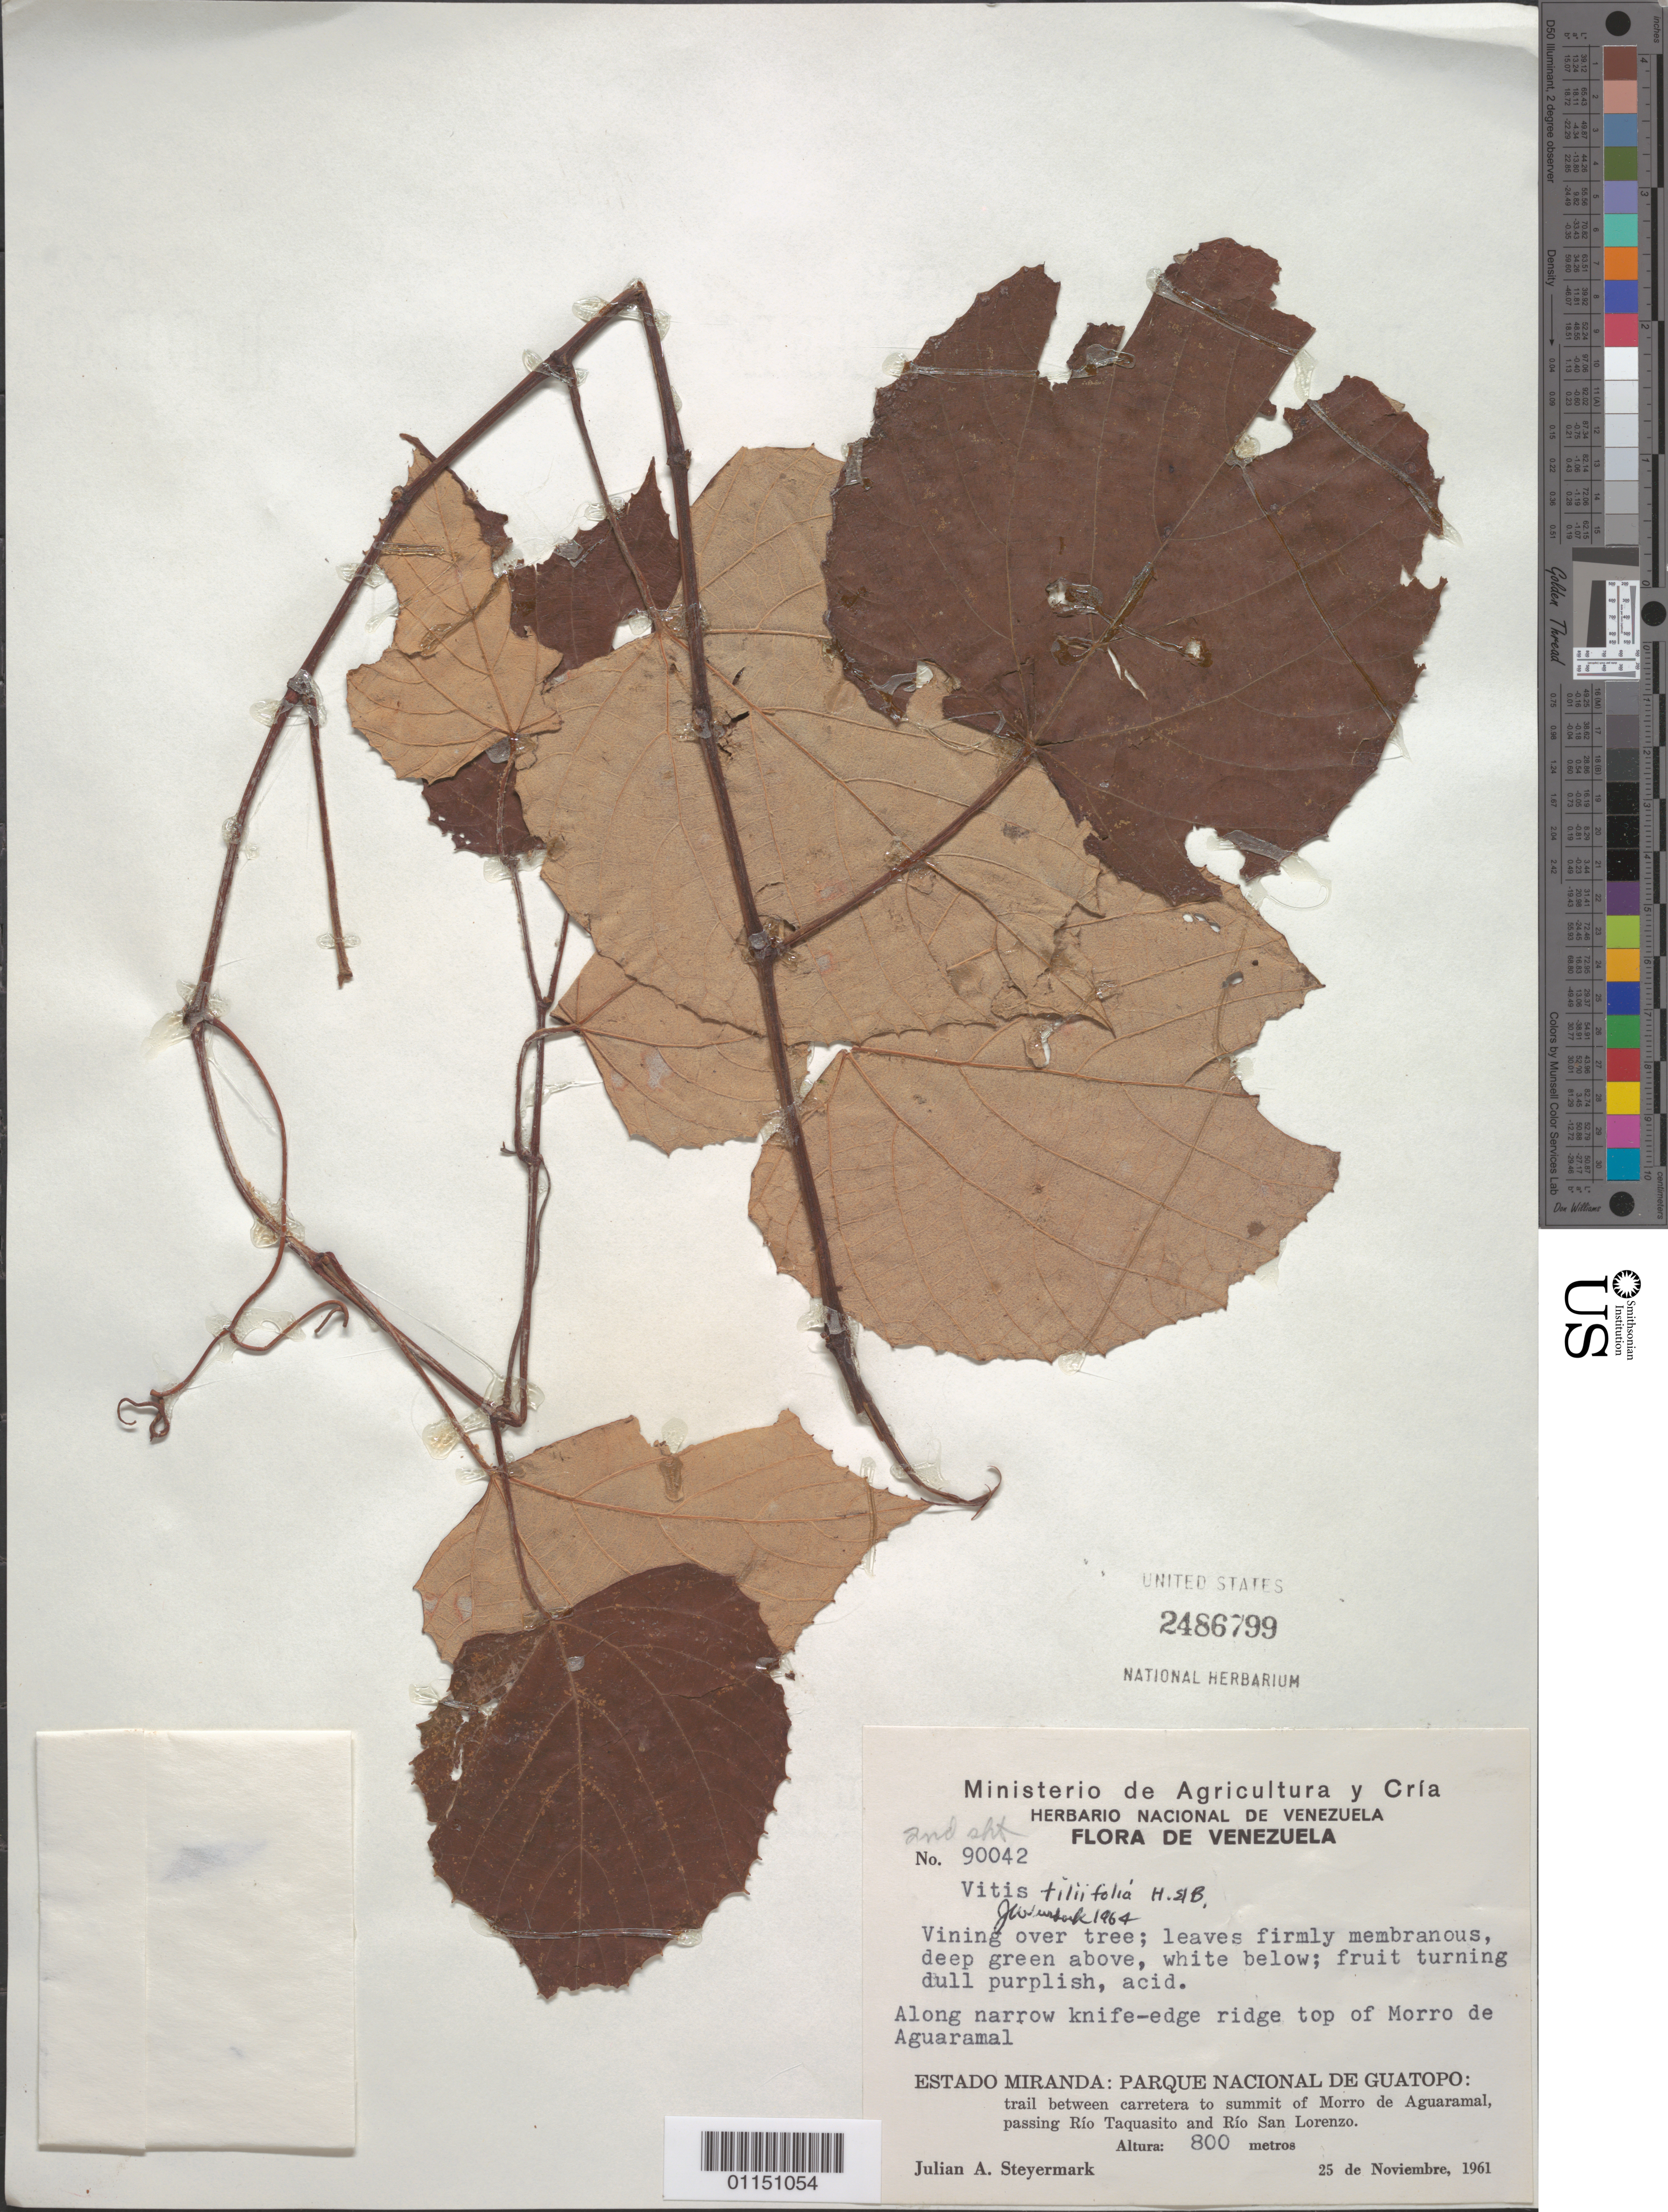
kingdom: Plantae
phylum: Tracheophyta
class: Magnoliopsida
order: Vitales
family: Vitaceae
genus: Vitis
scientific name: Vitis tiliaefolia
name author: Willd.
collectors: J. Steyermark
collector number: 90042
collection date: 1961-11-25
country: Venezuela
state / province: Miranda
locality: Parque Nacional de Guatopo.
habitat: Along narrow knife-edge ridge. Vining over tree.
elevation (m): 800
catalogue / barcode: US 2486799